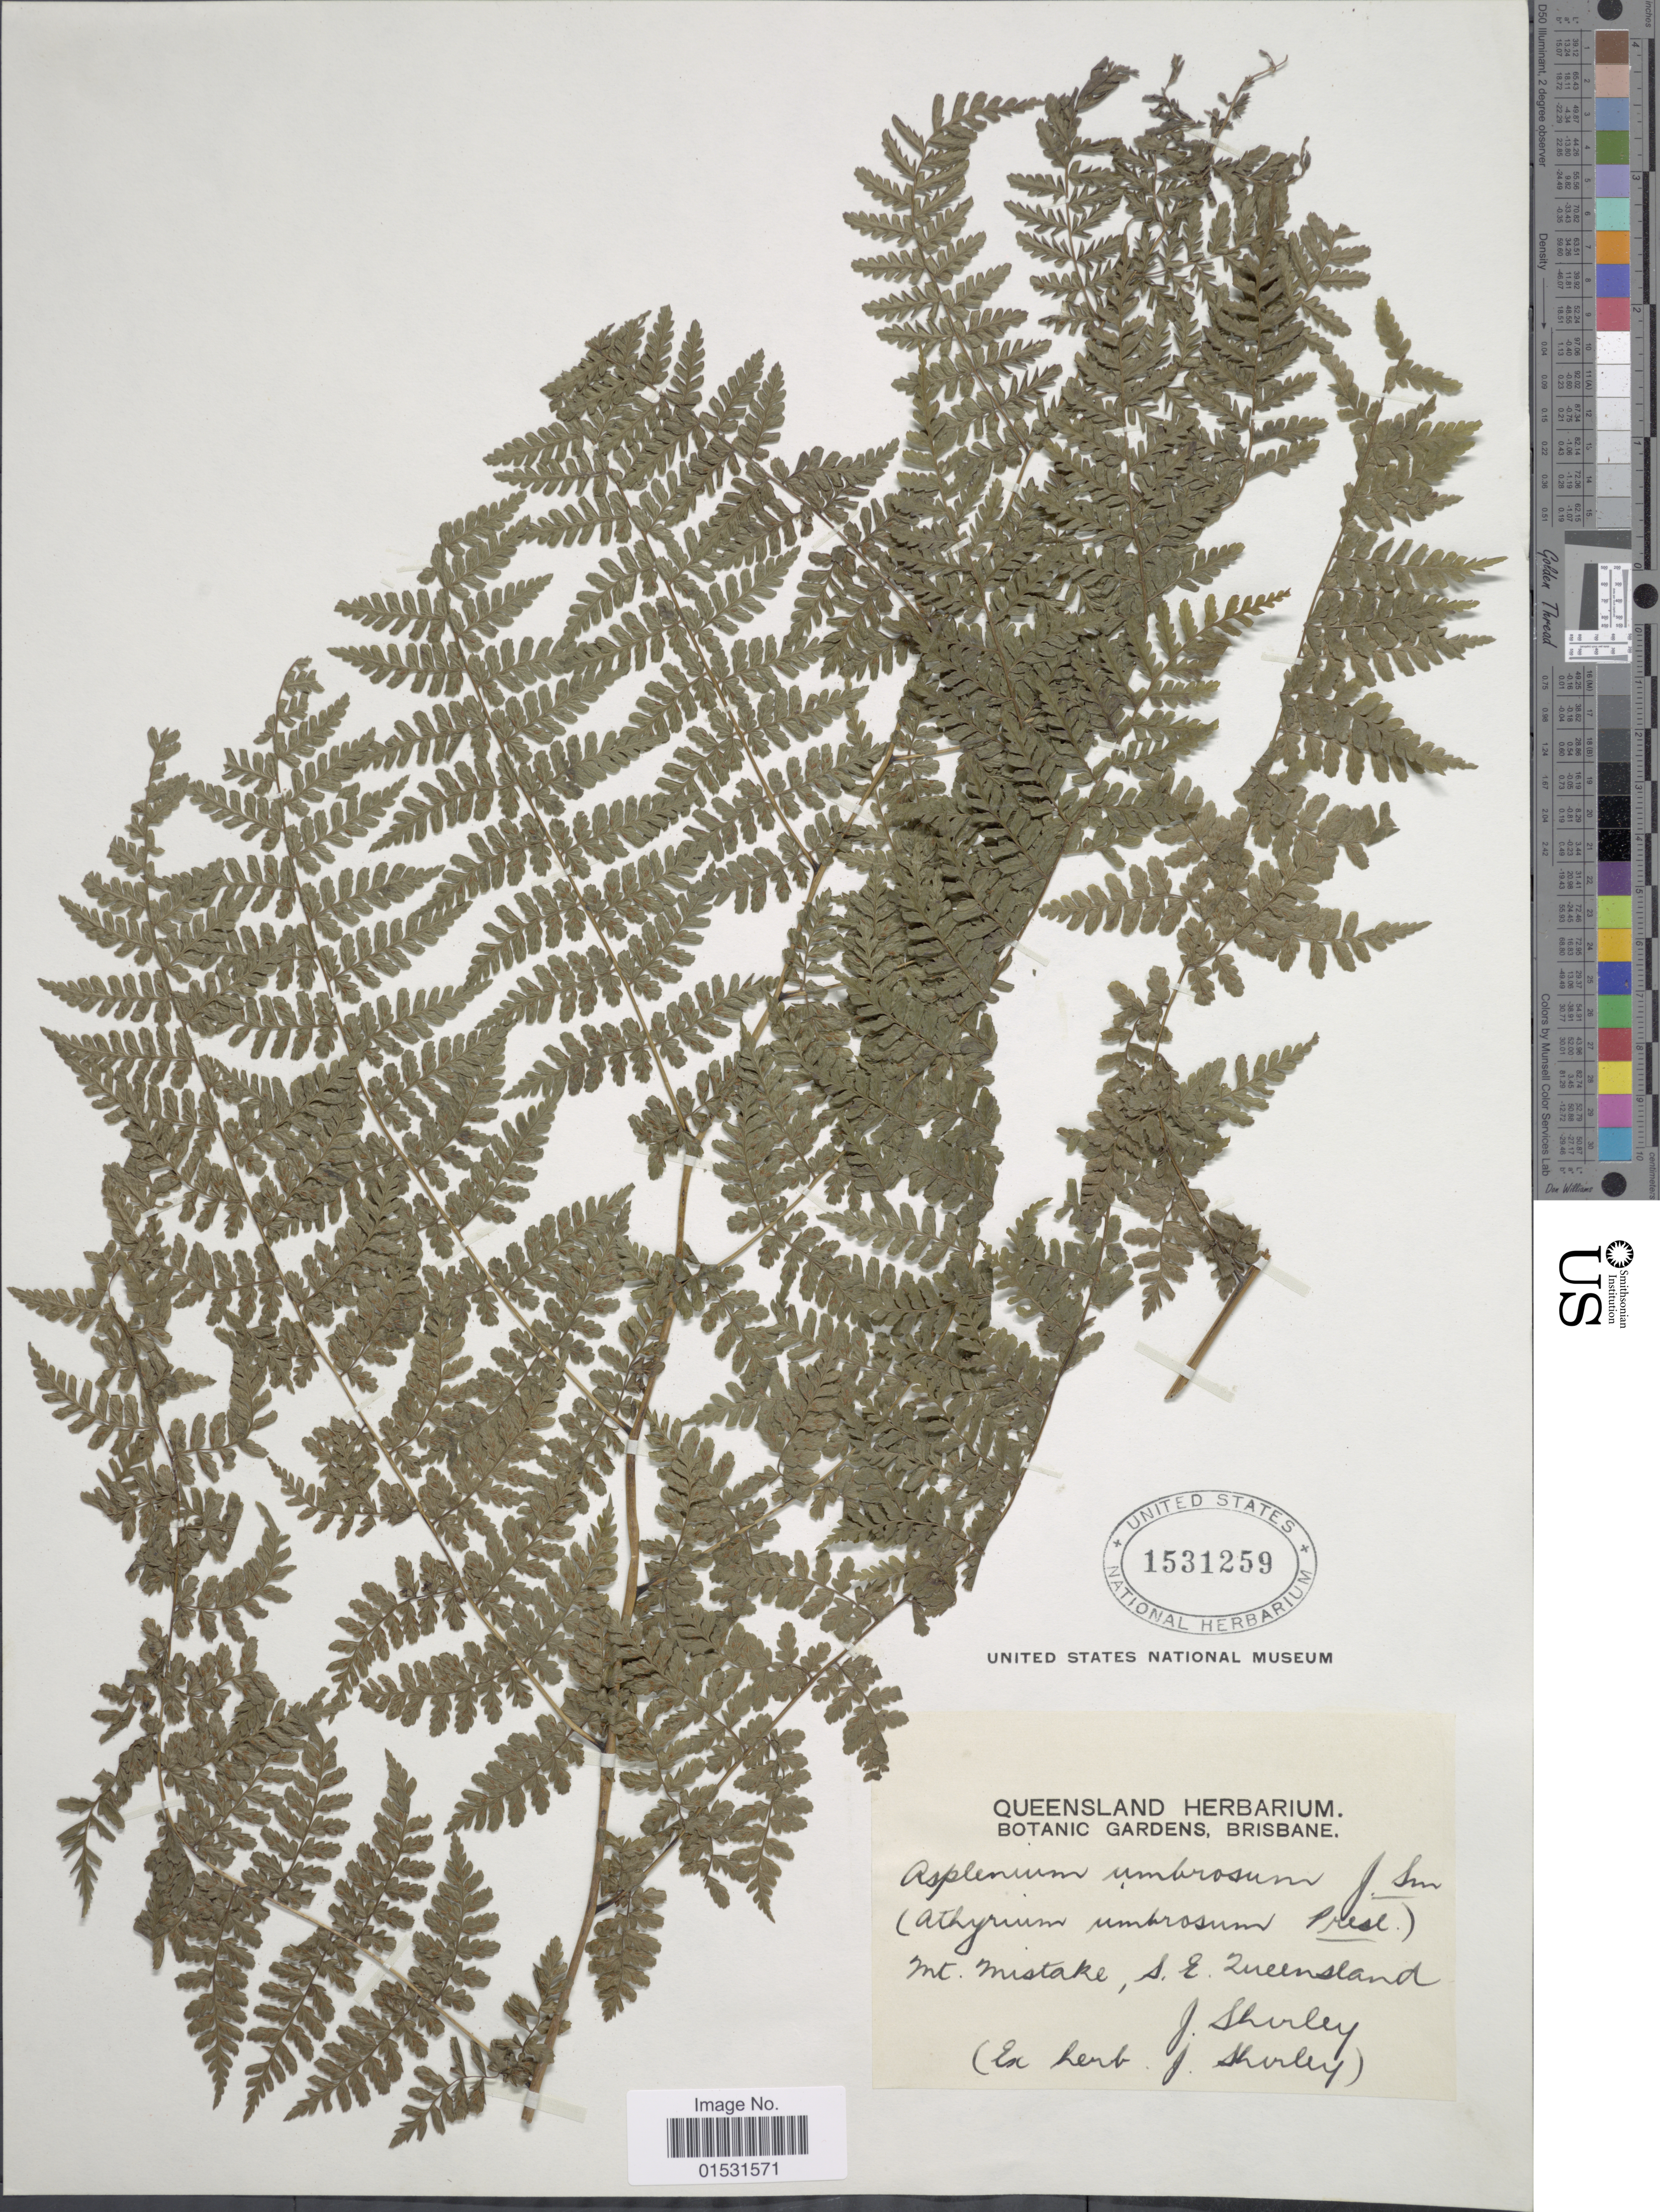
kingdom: Plantae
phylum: Tracheophyta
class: Polypodiopsida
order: Polypodiales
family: Athyriaceae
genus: Athyrium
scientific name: Athyrium australe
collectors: J. Shirley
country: Australia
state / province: Queensland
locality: Mt. Mistale, S.E. Queensland.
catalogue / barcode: US 1531259